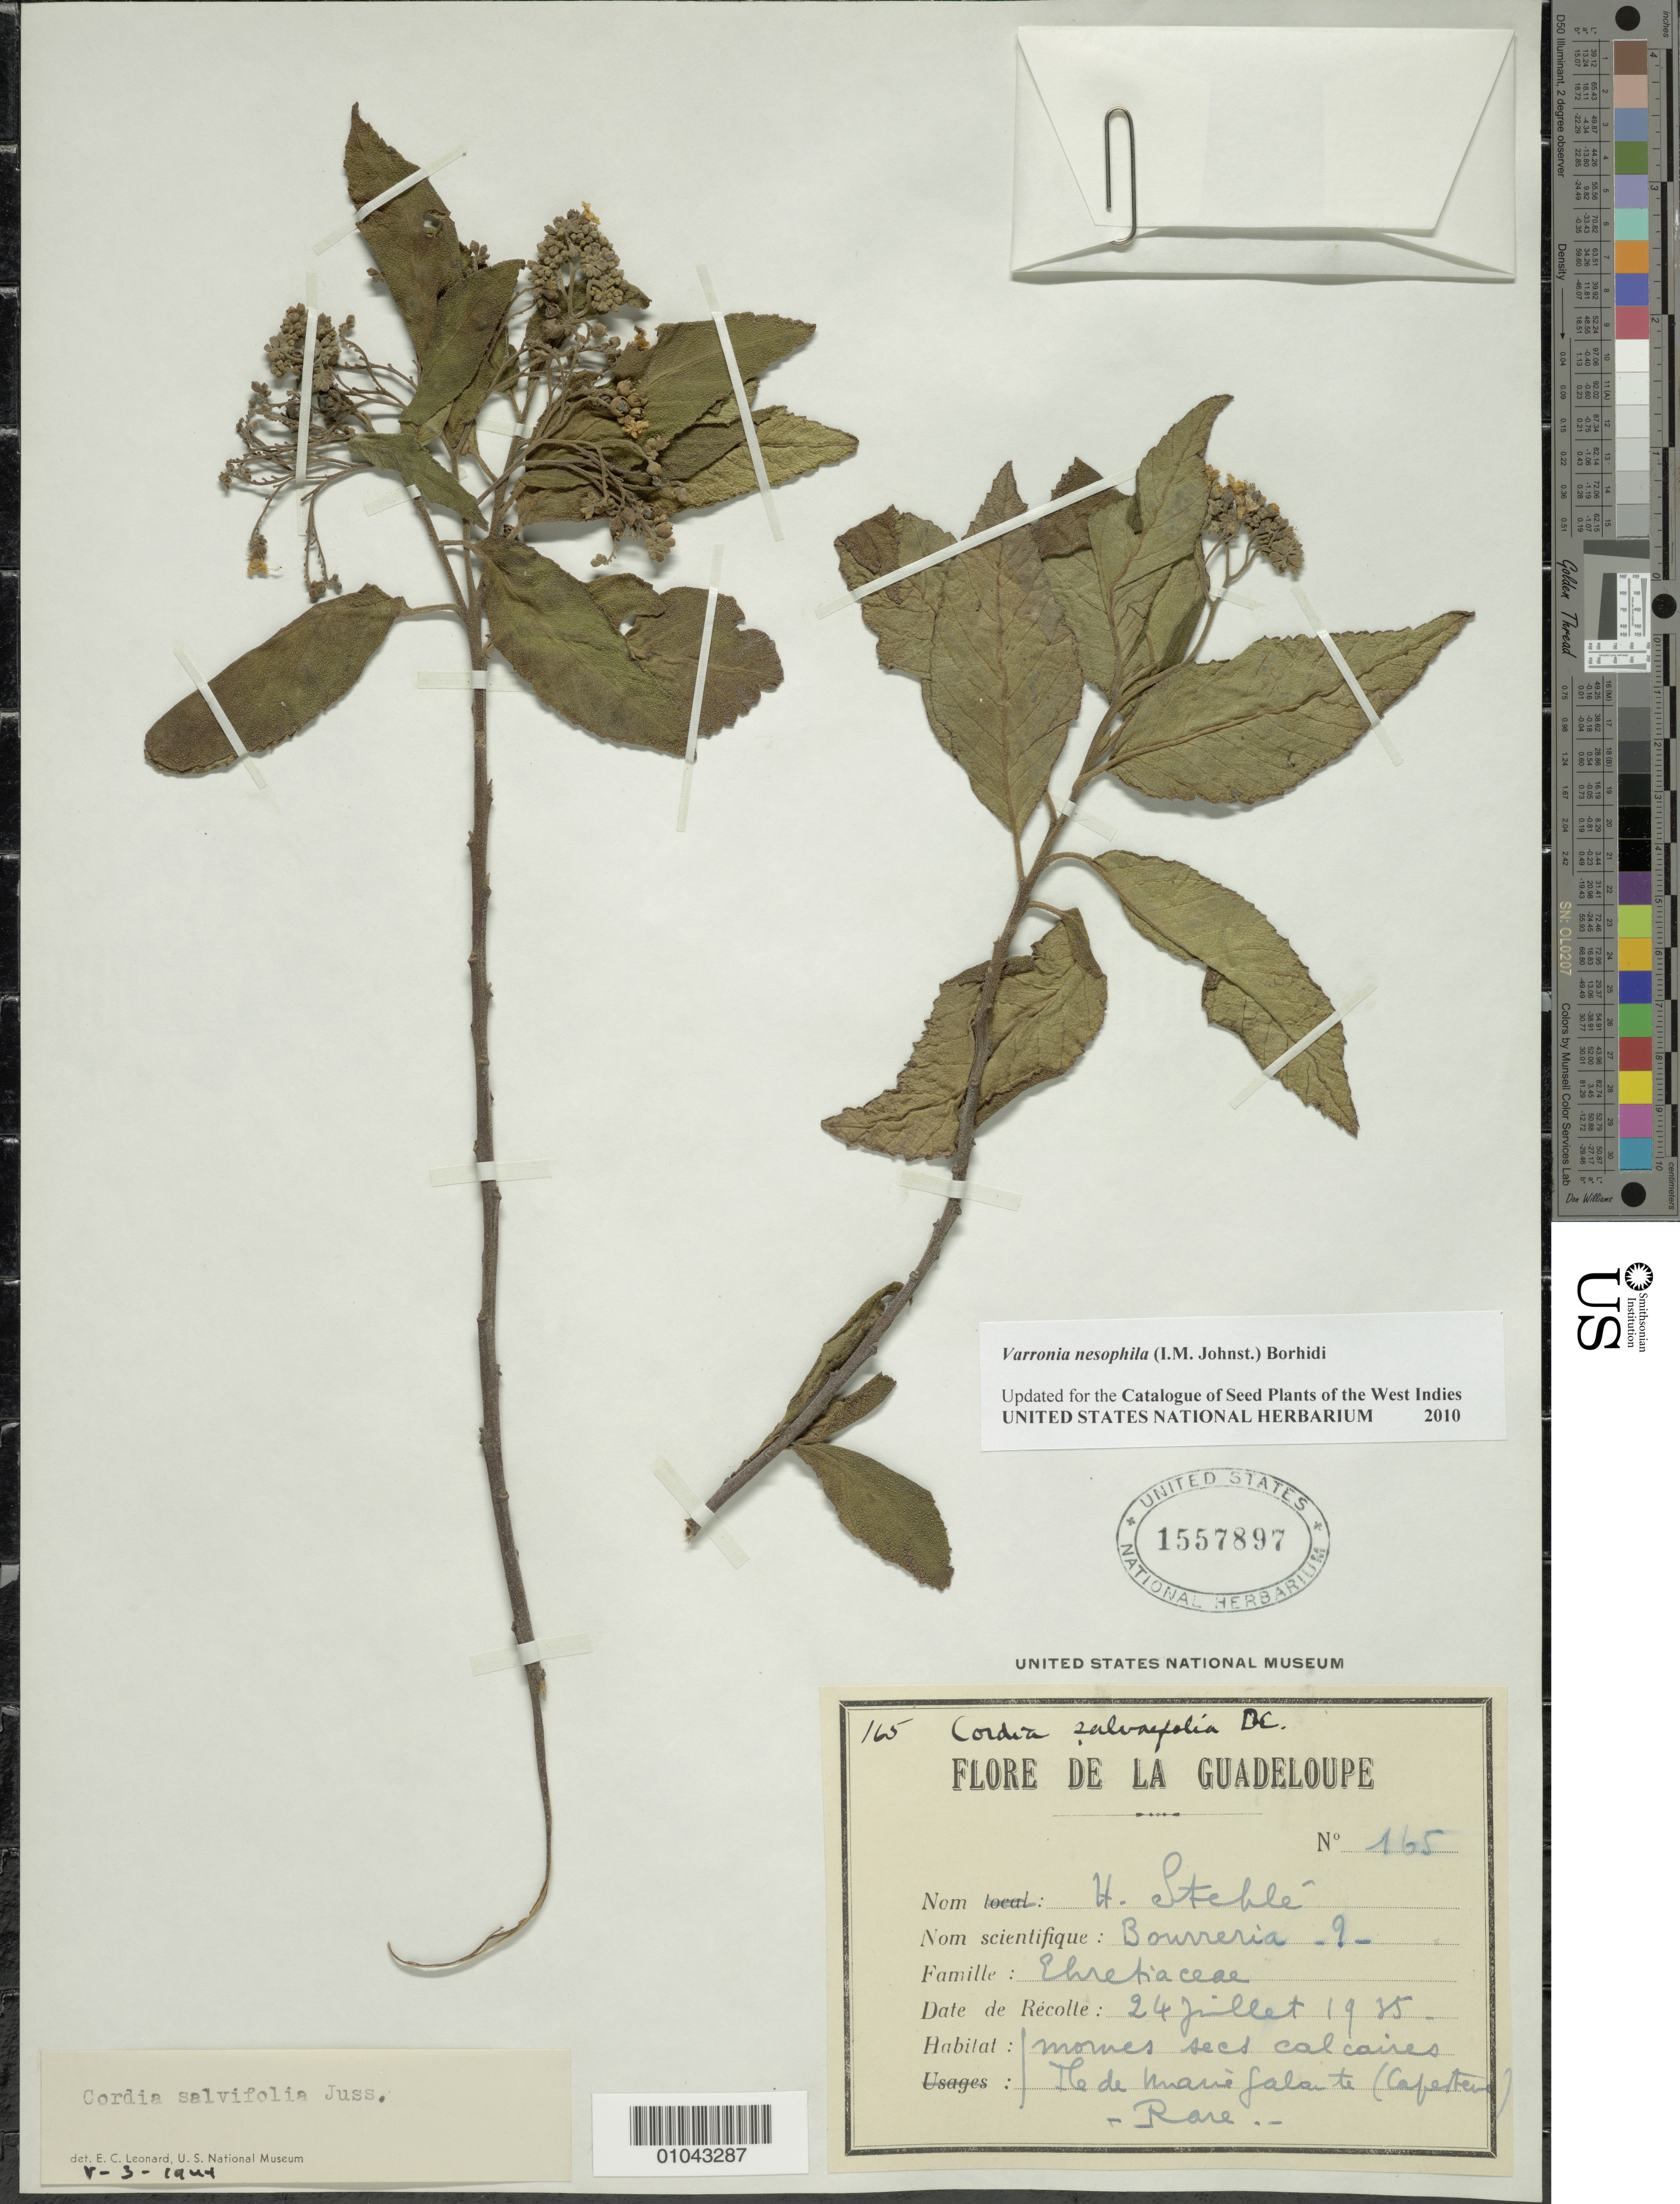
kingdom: Plantae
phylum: Tracheophyta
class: Magnoliopsida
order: Boraginales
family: Cordiaceae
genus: Varronia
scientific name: Varronia nesophila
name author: (I.M. Johnst.) Borhidi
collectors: H. Stehlé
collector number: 165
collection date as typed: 24 Jul 1935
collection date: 1935-07-24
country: Guadeloupe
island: Marie Galante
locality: Cafeteur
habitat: Mornes sec calcaires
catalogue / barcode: US 1557897